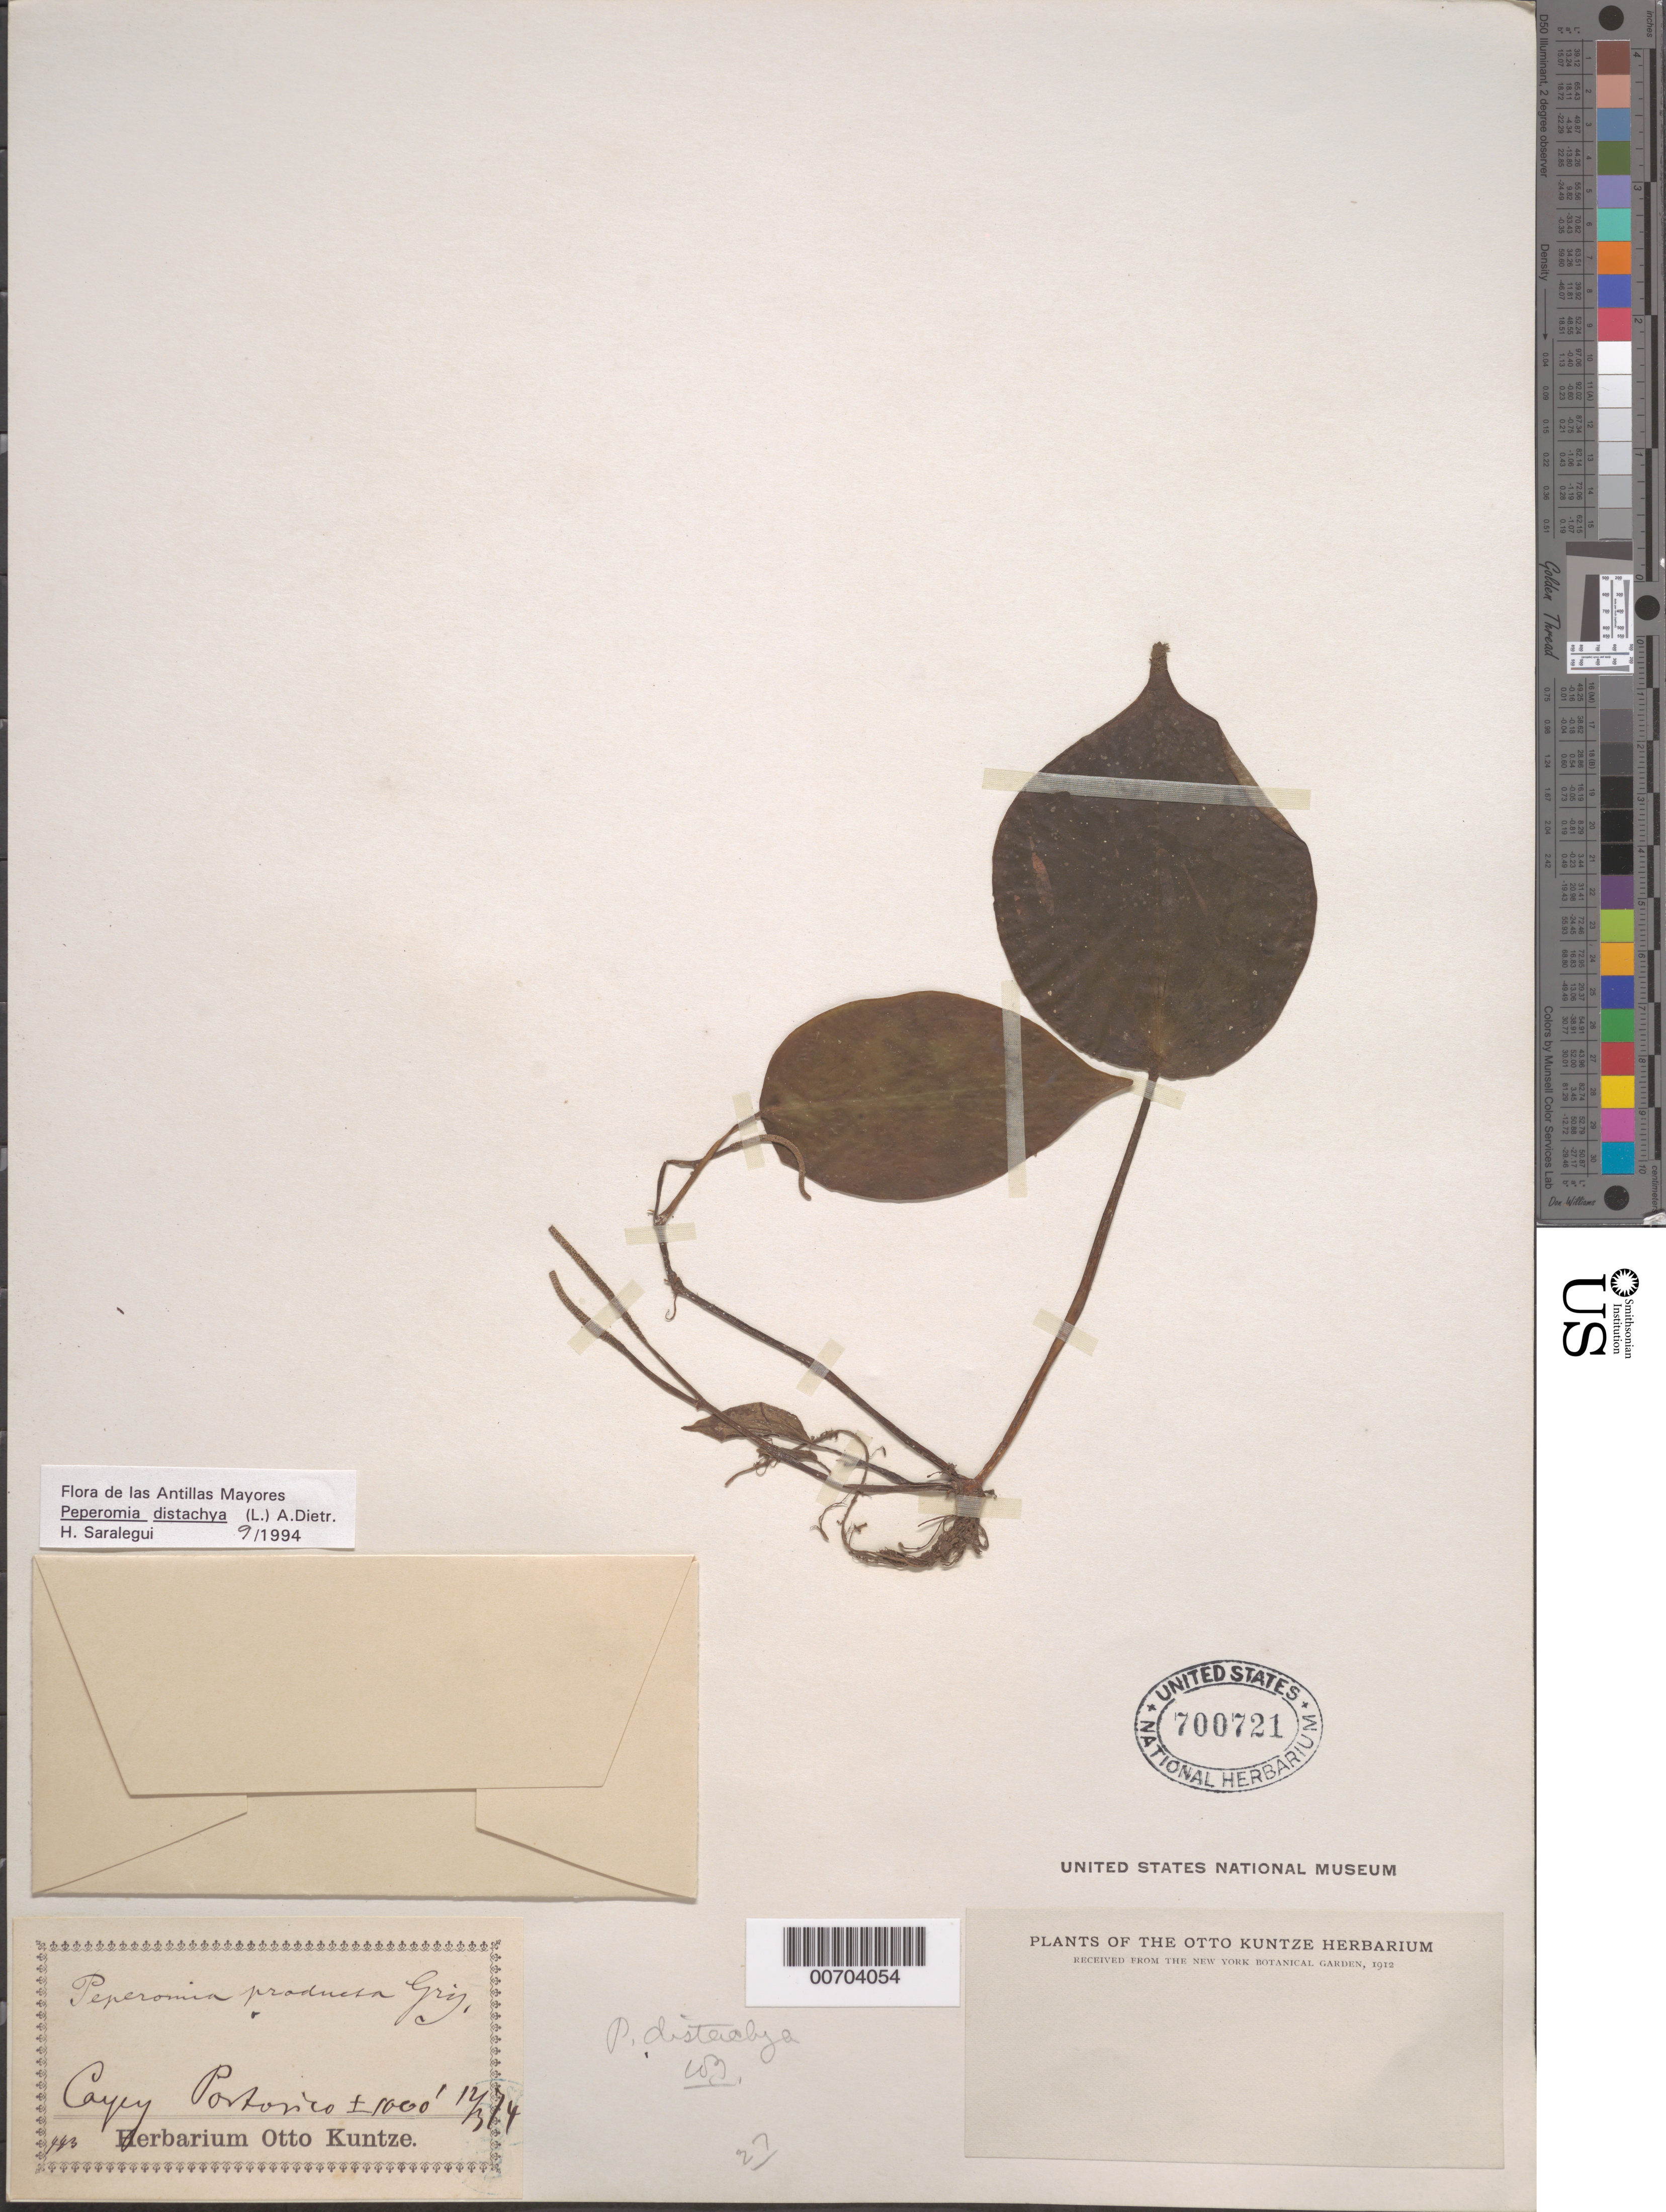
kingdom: Plantae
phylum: Tracheophyta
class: Magnoliopsida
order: Piperales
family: Piperaceae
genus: Peperomia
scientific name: Peperomia distachya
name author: (L.) A. Dietr.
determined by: Saralegui Boza, H.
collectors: C.E.O. Kuntze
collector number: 443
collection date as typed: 03 Dec 1974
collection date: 1974-12-03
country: Puerto Rico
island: Greater Antilles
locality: Cayey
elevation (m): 305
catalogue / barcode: US 700721